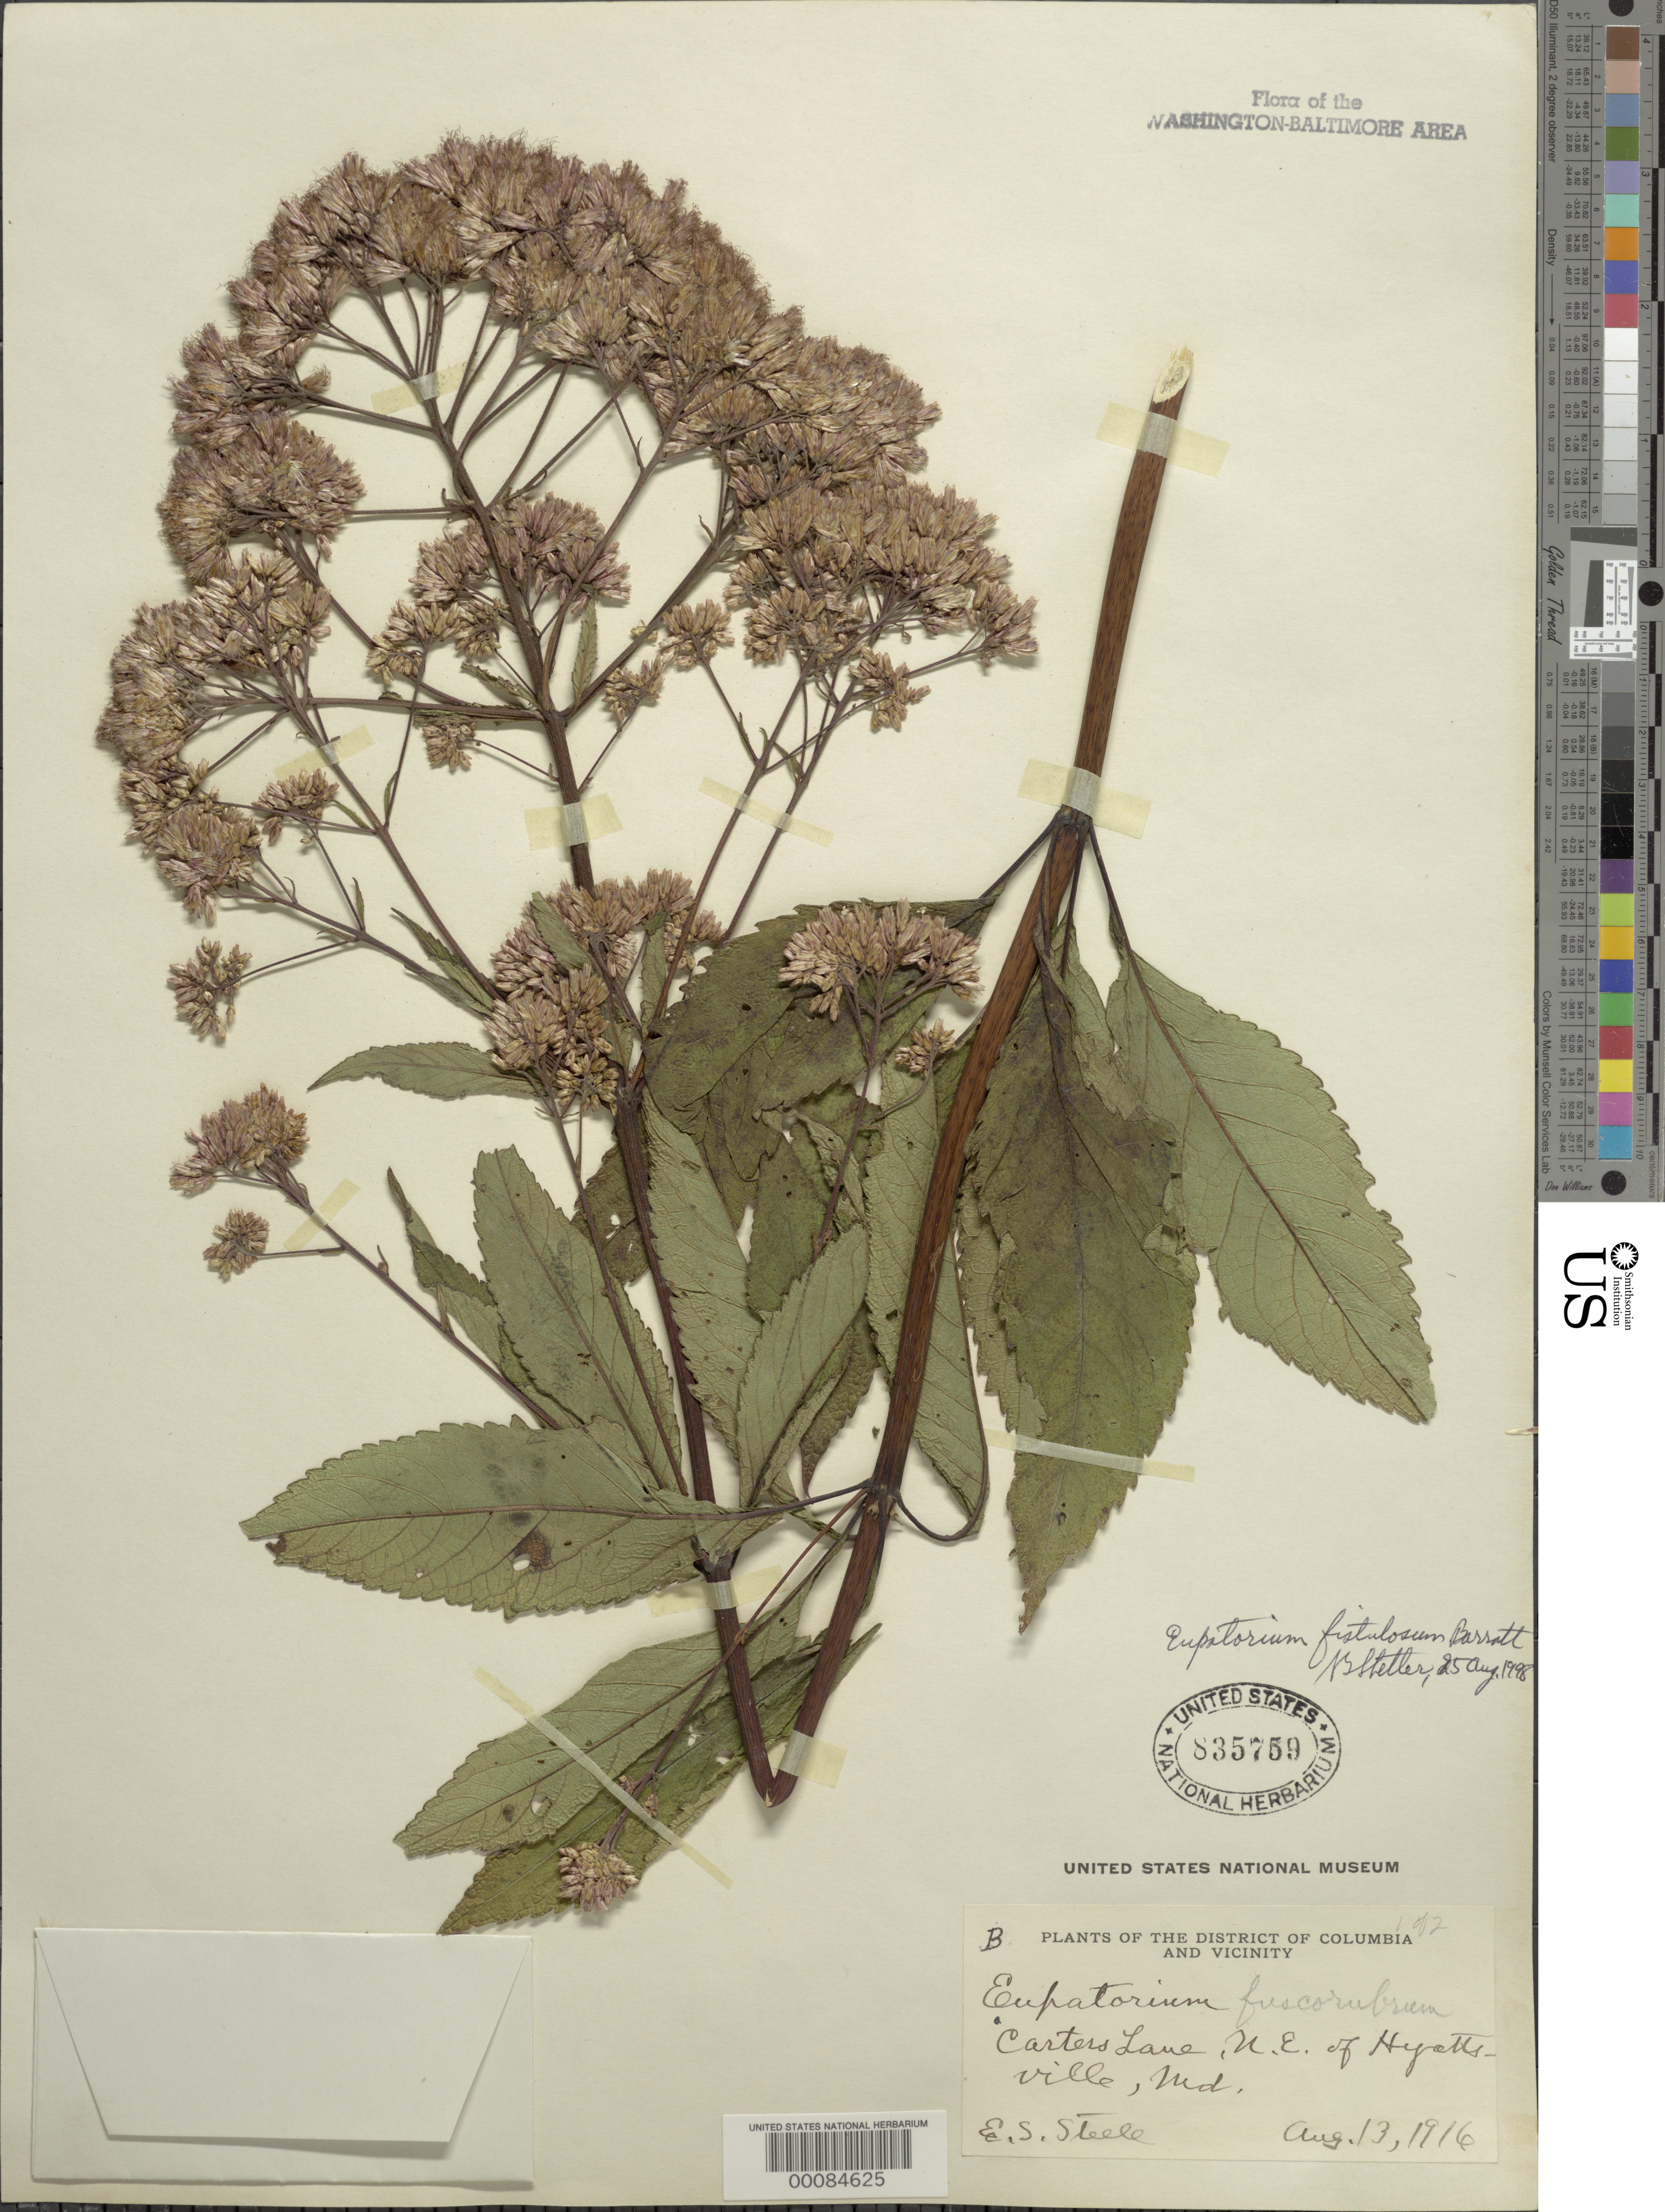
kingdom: Plantae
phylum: Tracheophyta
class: Magnoliopsida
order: Asterales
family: Asteraceae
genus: Eupatorium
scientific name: Eupatorium fistulosum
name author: Barratt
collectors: E. Steele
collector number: B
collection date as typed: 13 Aug 1916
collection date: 1916-08-13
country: United States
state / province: Maryland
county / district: Prince George's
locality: Carters Lane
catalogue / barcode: US 835759